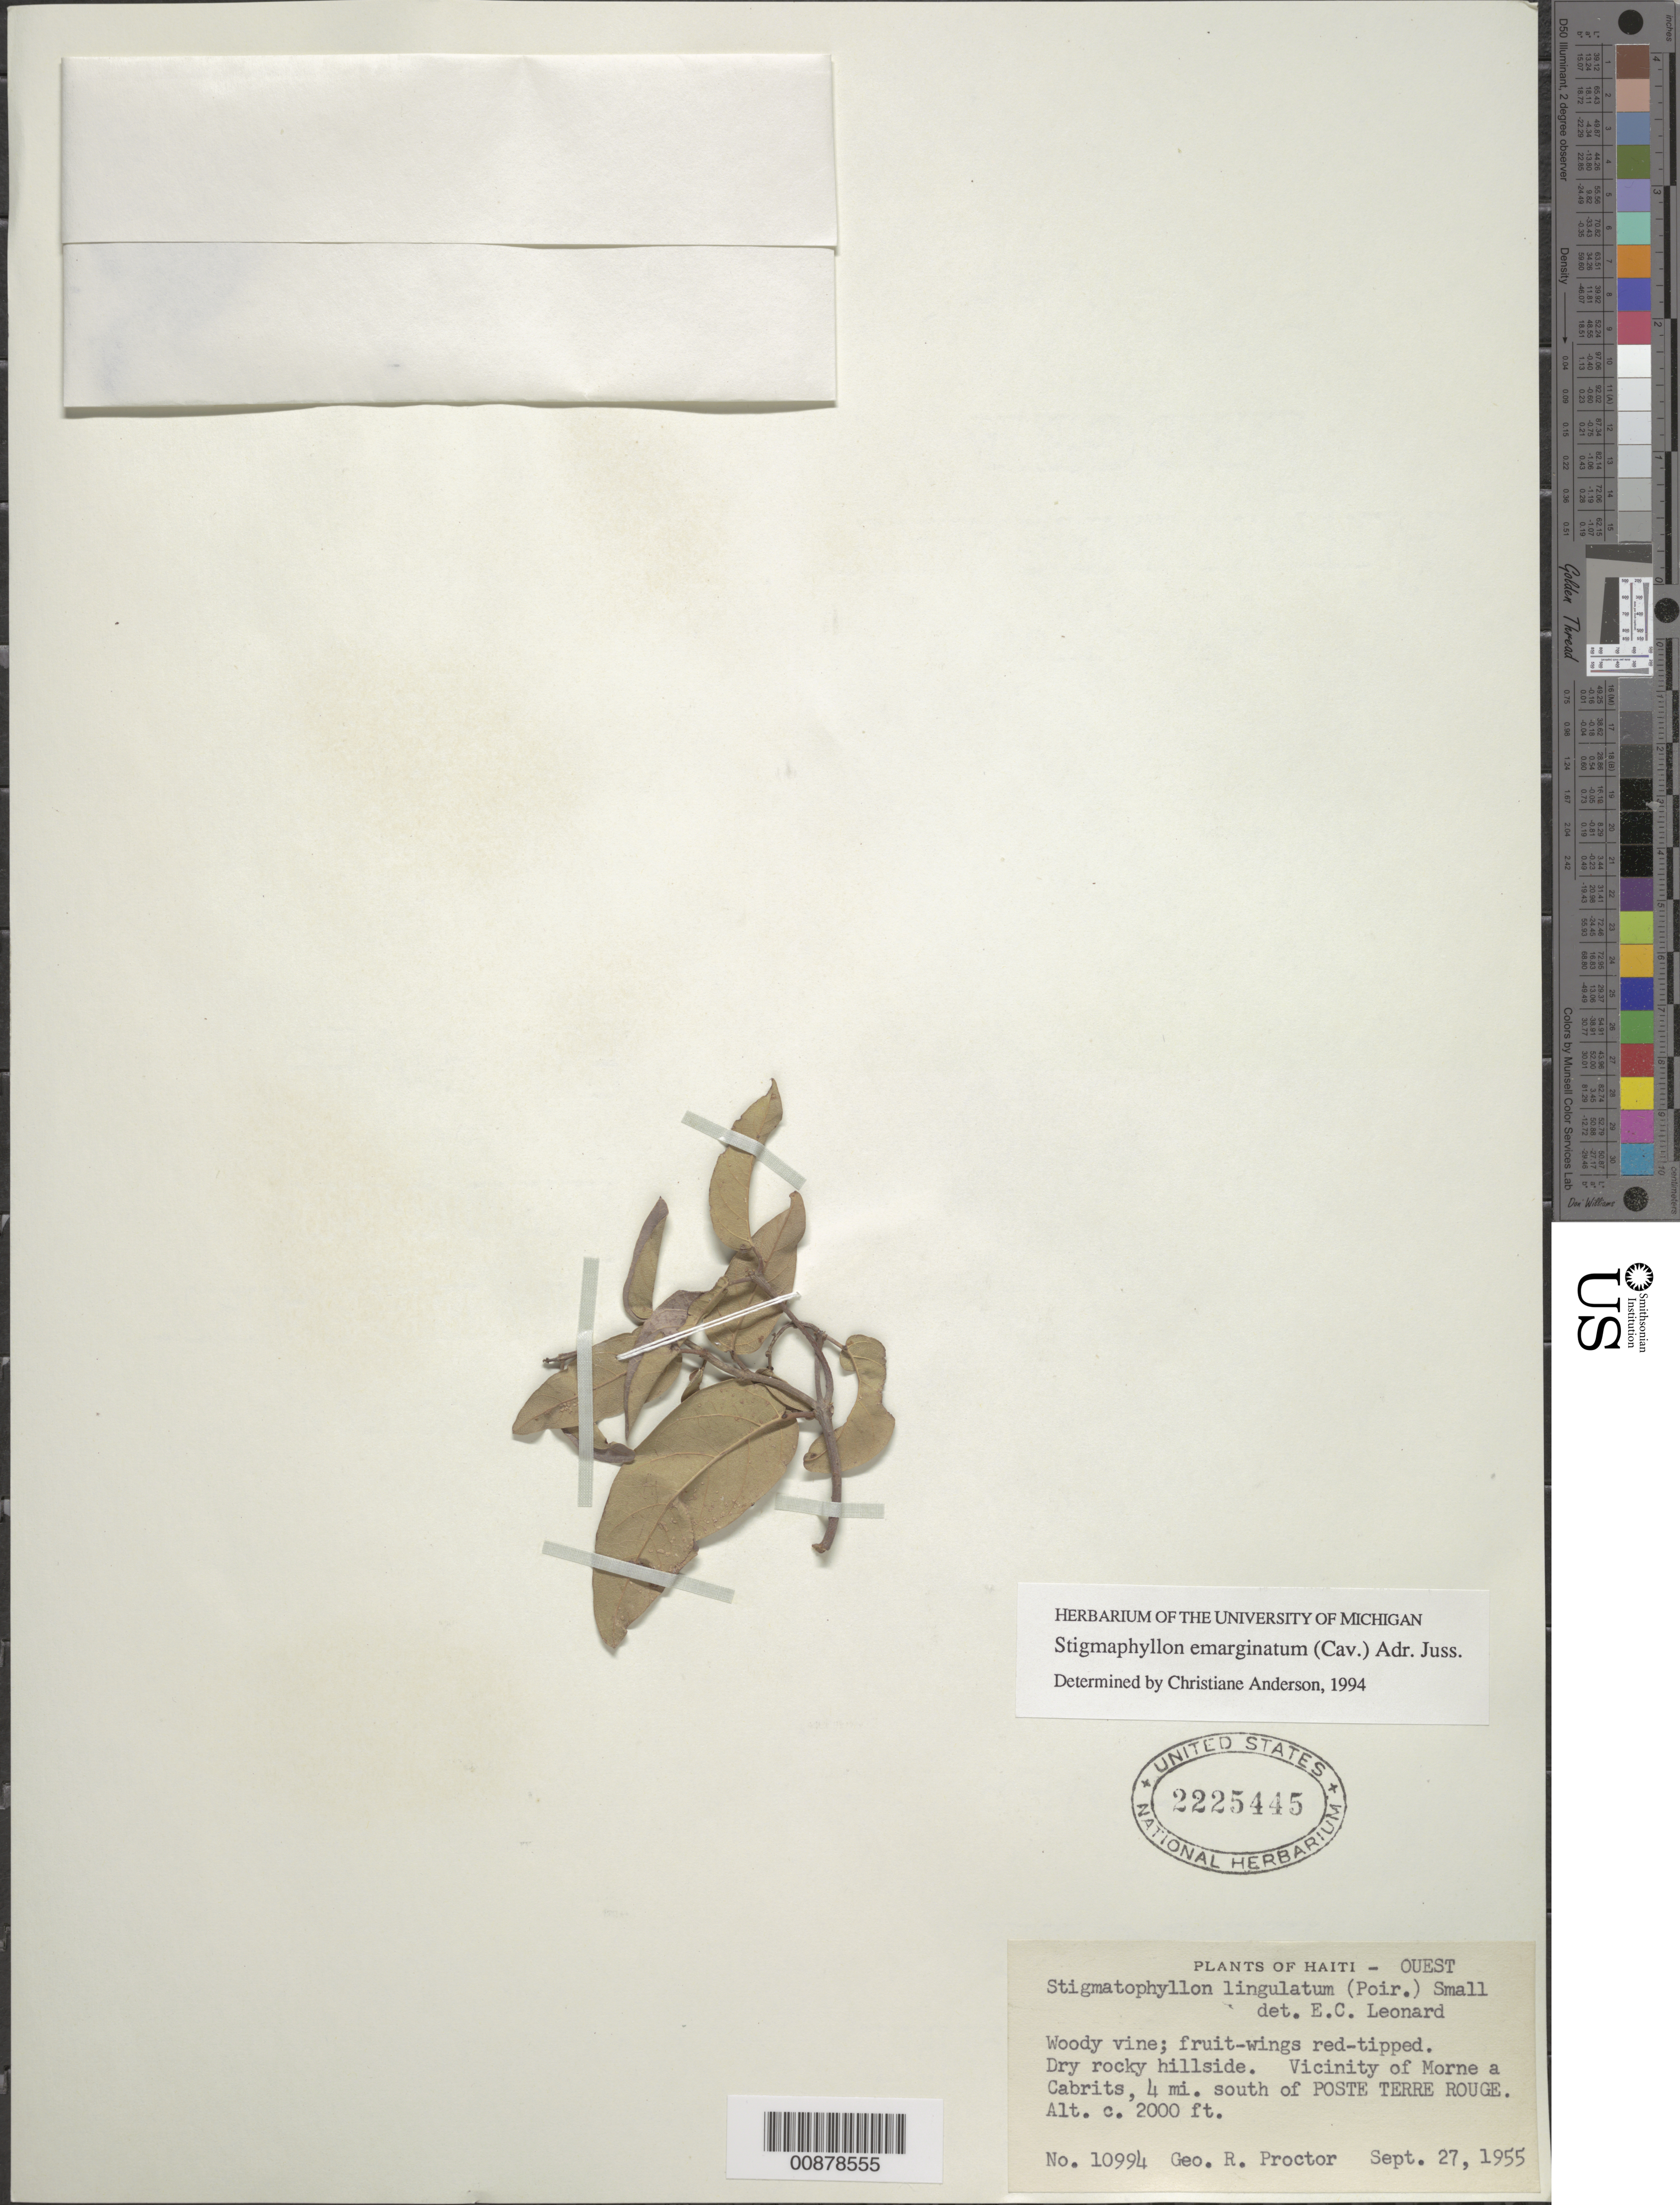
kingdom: Plantae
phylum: Tracheophyta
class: Magnoliopsida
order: Malpighiales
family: Malpighiaceae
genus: Stigmaphyllon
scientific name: Stigmaphyllon emarginatum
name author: (Cav.) A. Juss.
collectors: G. R. Proctor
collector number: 10994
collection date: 1955-09-27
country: Haiti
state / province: Ouest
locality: Vicinity of Morne a Cabrits, 4 mi south of Poste Terre Rouge.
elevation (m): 610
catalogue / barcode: US 2225445